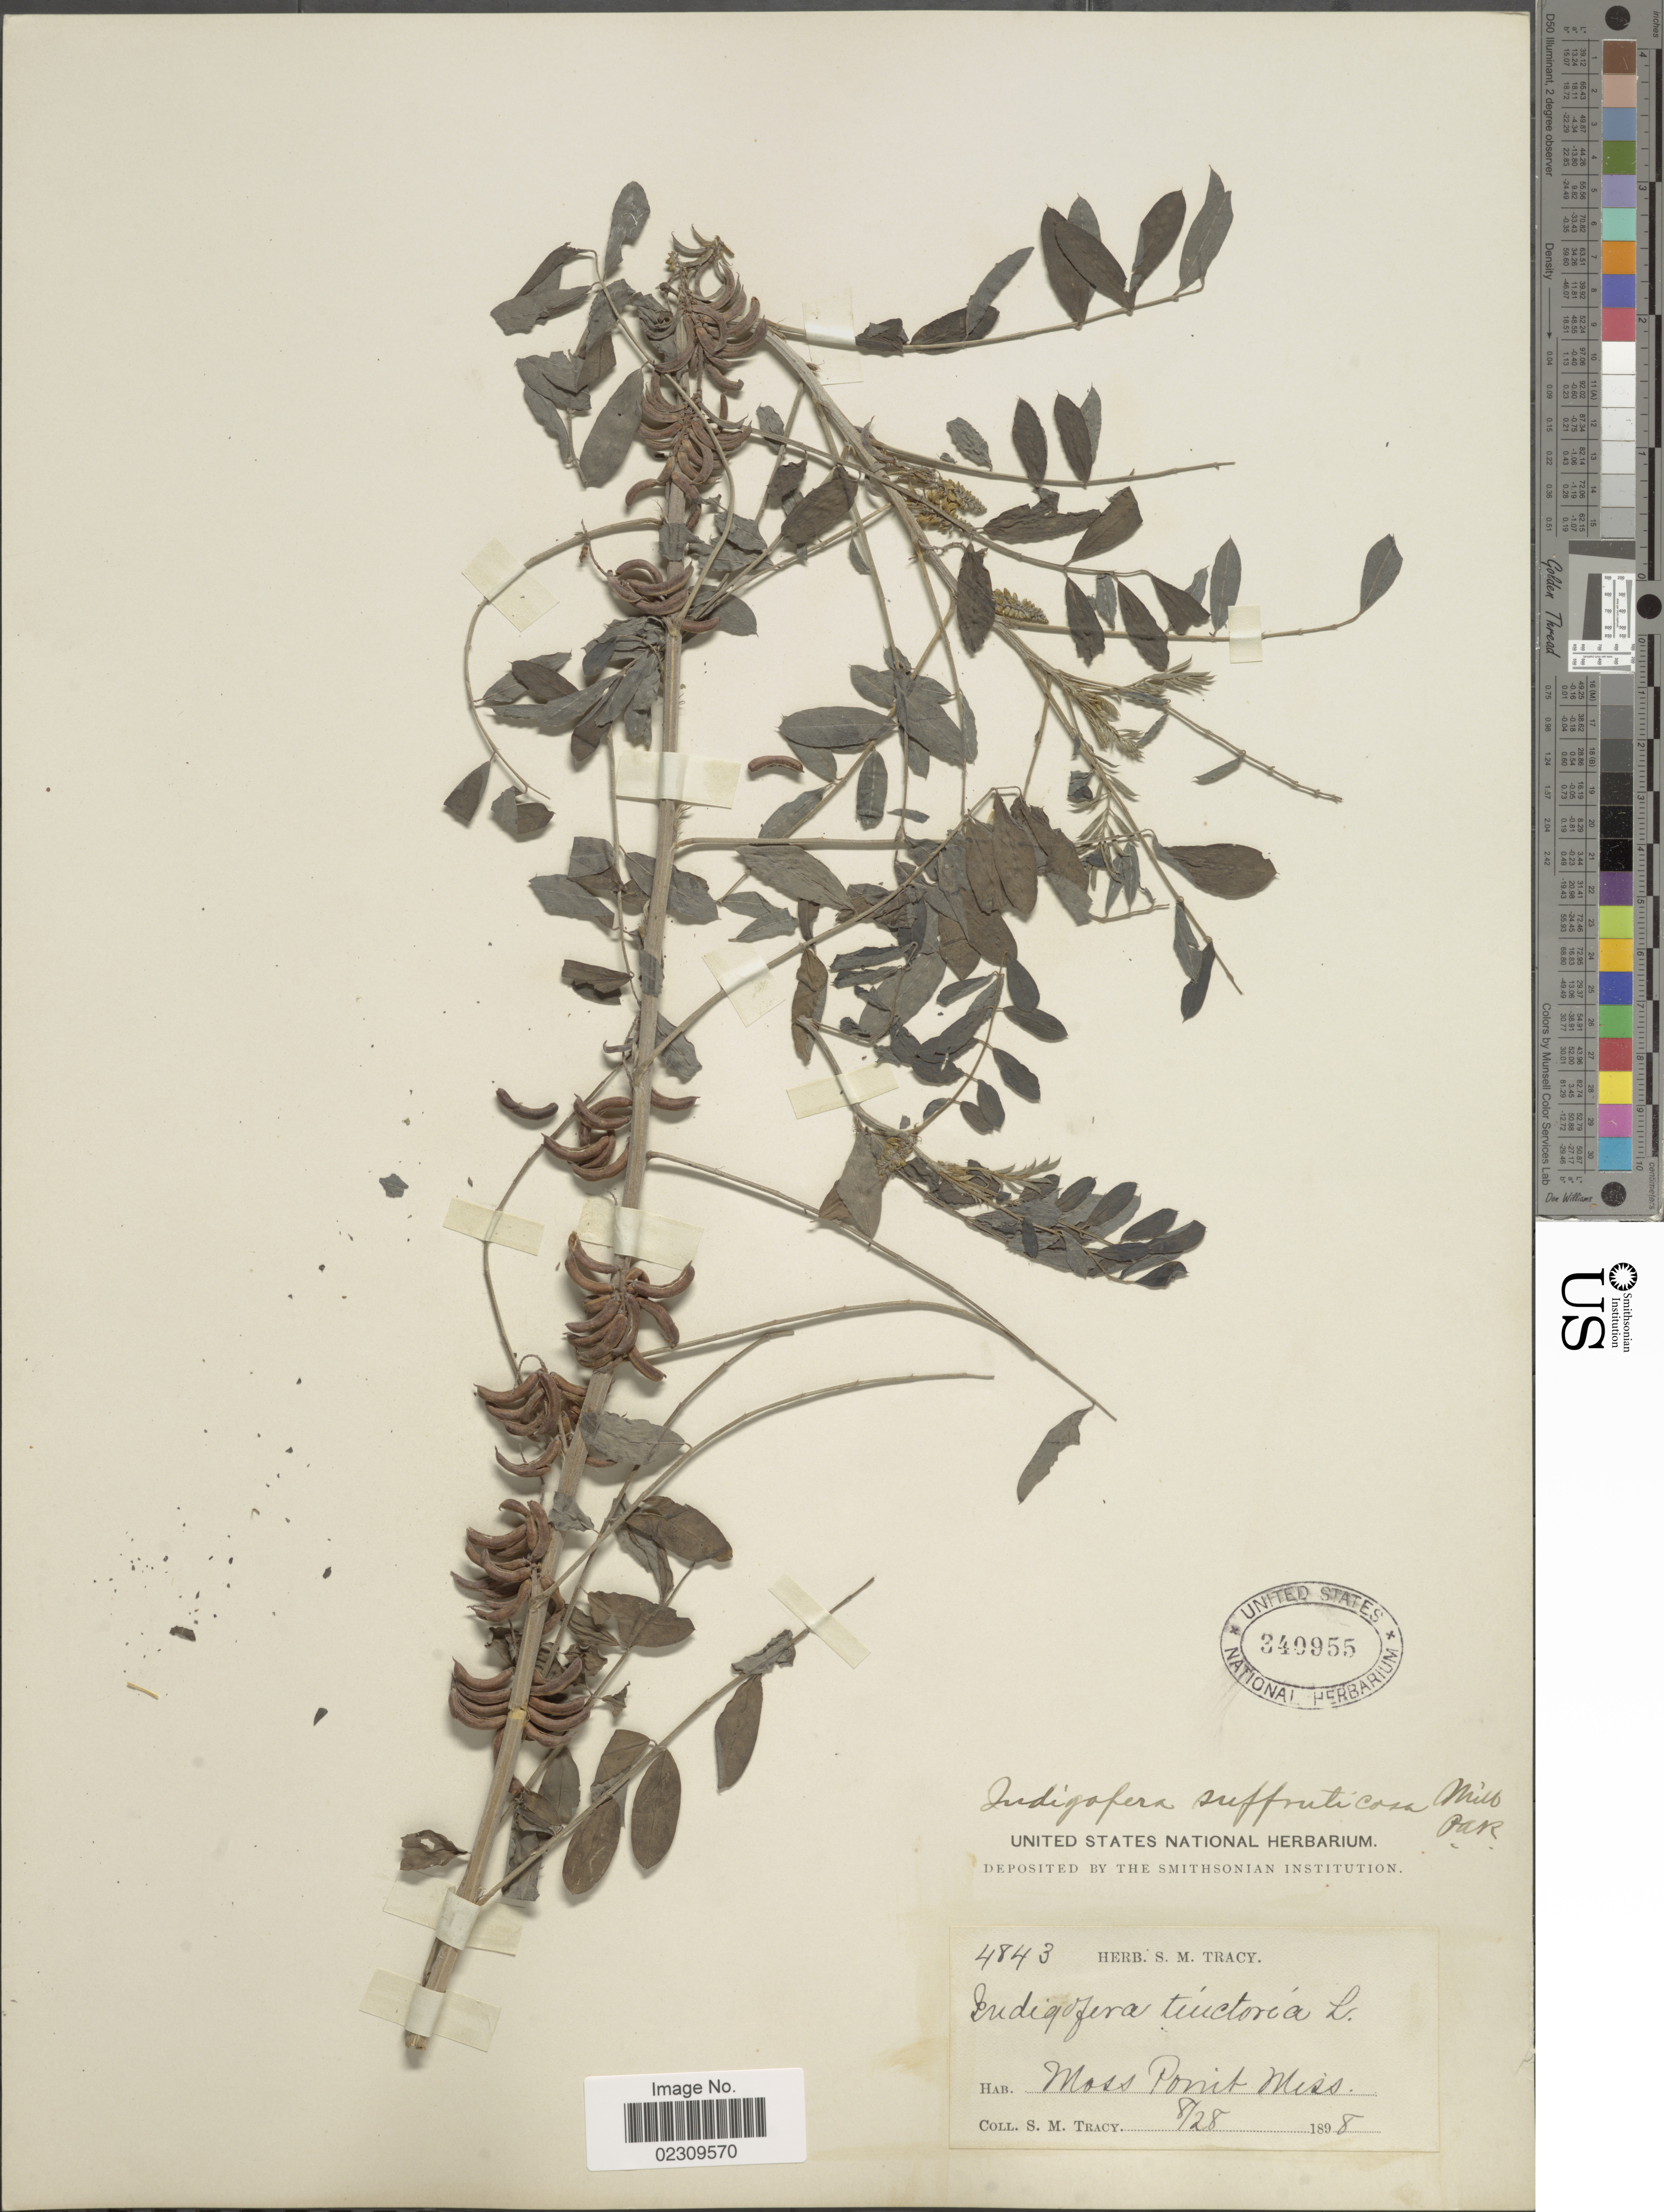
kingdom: Plantae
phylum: Tracheophyta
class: Magnoliopsida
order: Fabales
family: Fabaceae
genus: Indigofera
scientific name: Indigofera suffruticosa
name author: Mill.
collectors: S. M. Tracy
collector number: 4843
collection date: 1898-08-28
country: United States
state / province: Mississippi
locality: Moss Point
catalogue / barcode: US 340955